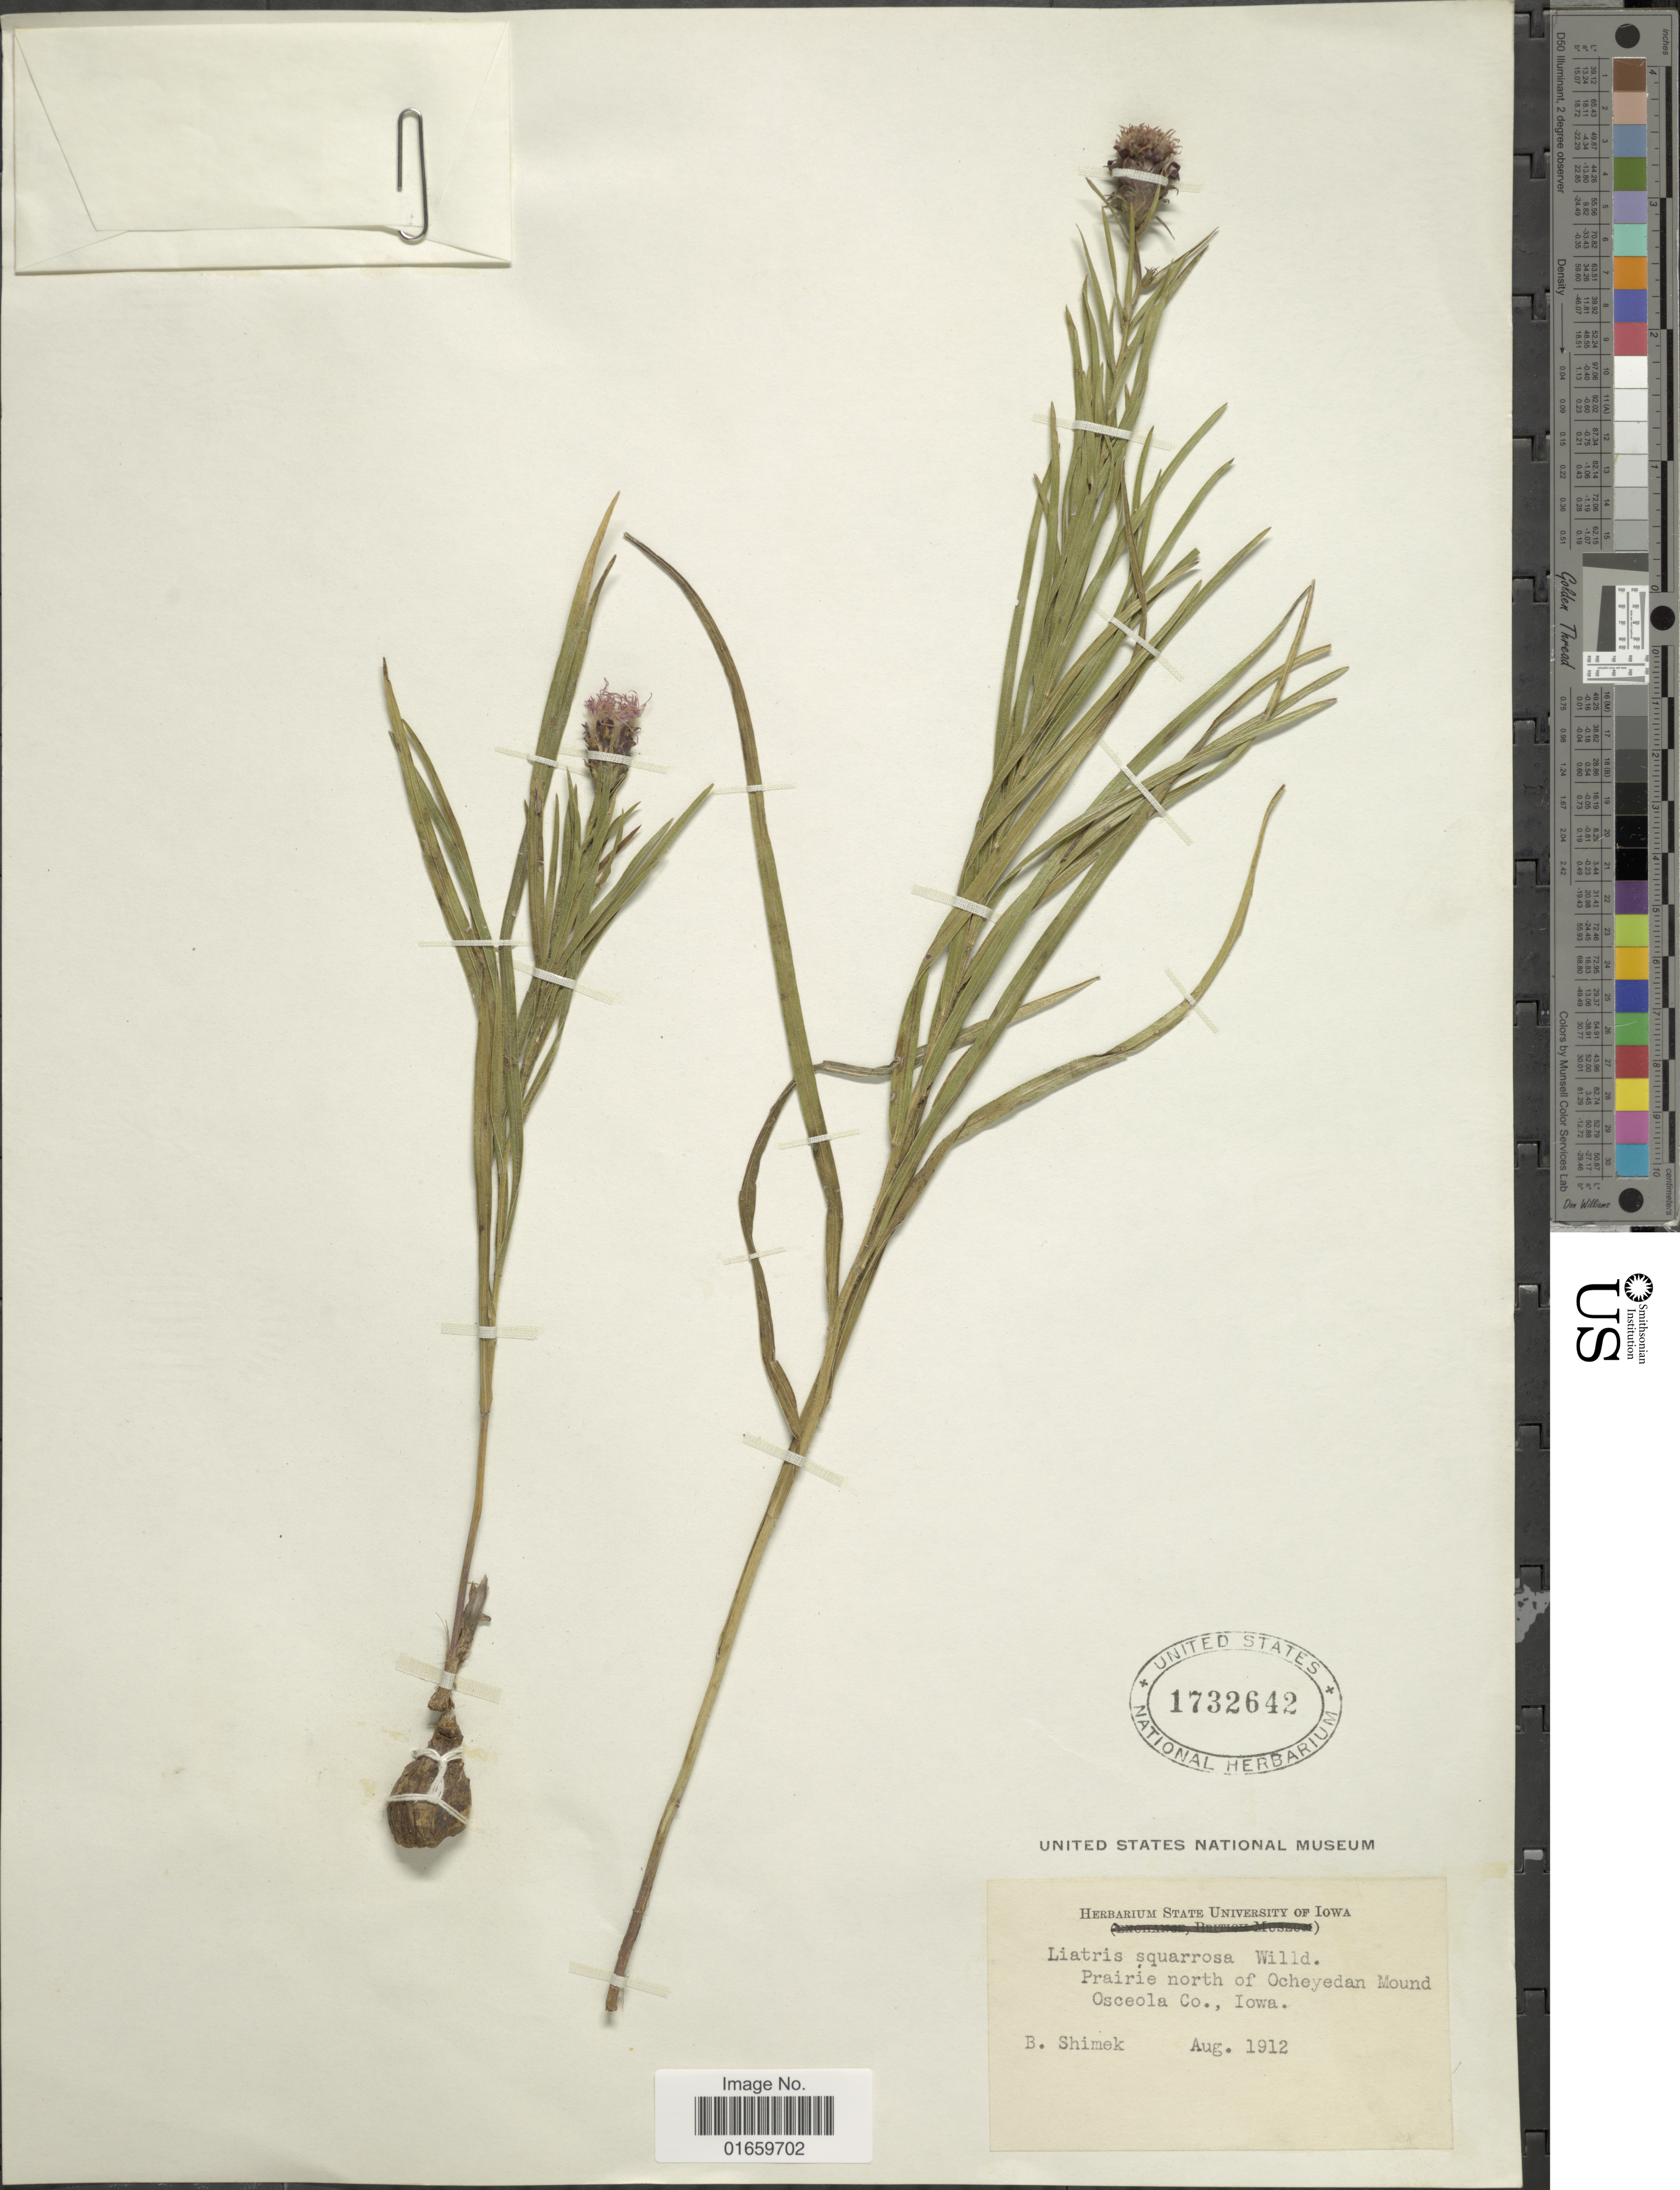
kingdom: Plantae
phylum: Tracheophyta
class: Magnoliopsida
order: Asterales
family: Asteraceae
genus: Liatris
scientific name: Liatris squarrosa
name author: (L.) Michx.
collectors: B. Shimek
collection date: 1912-08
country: United States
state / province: Iowa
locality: Prairie north of Ocheyedan Mound Osceola co.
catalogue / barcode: US 1732642